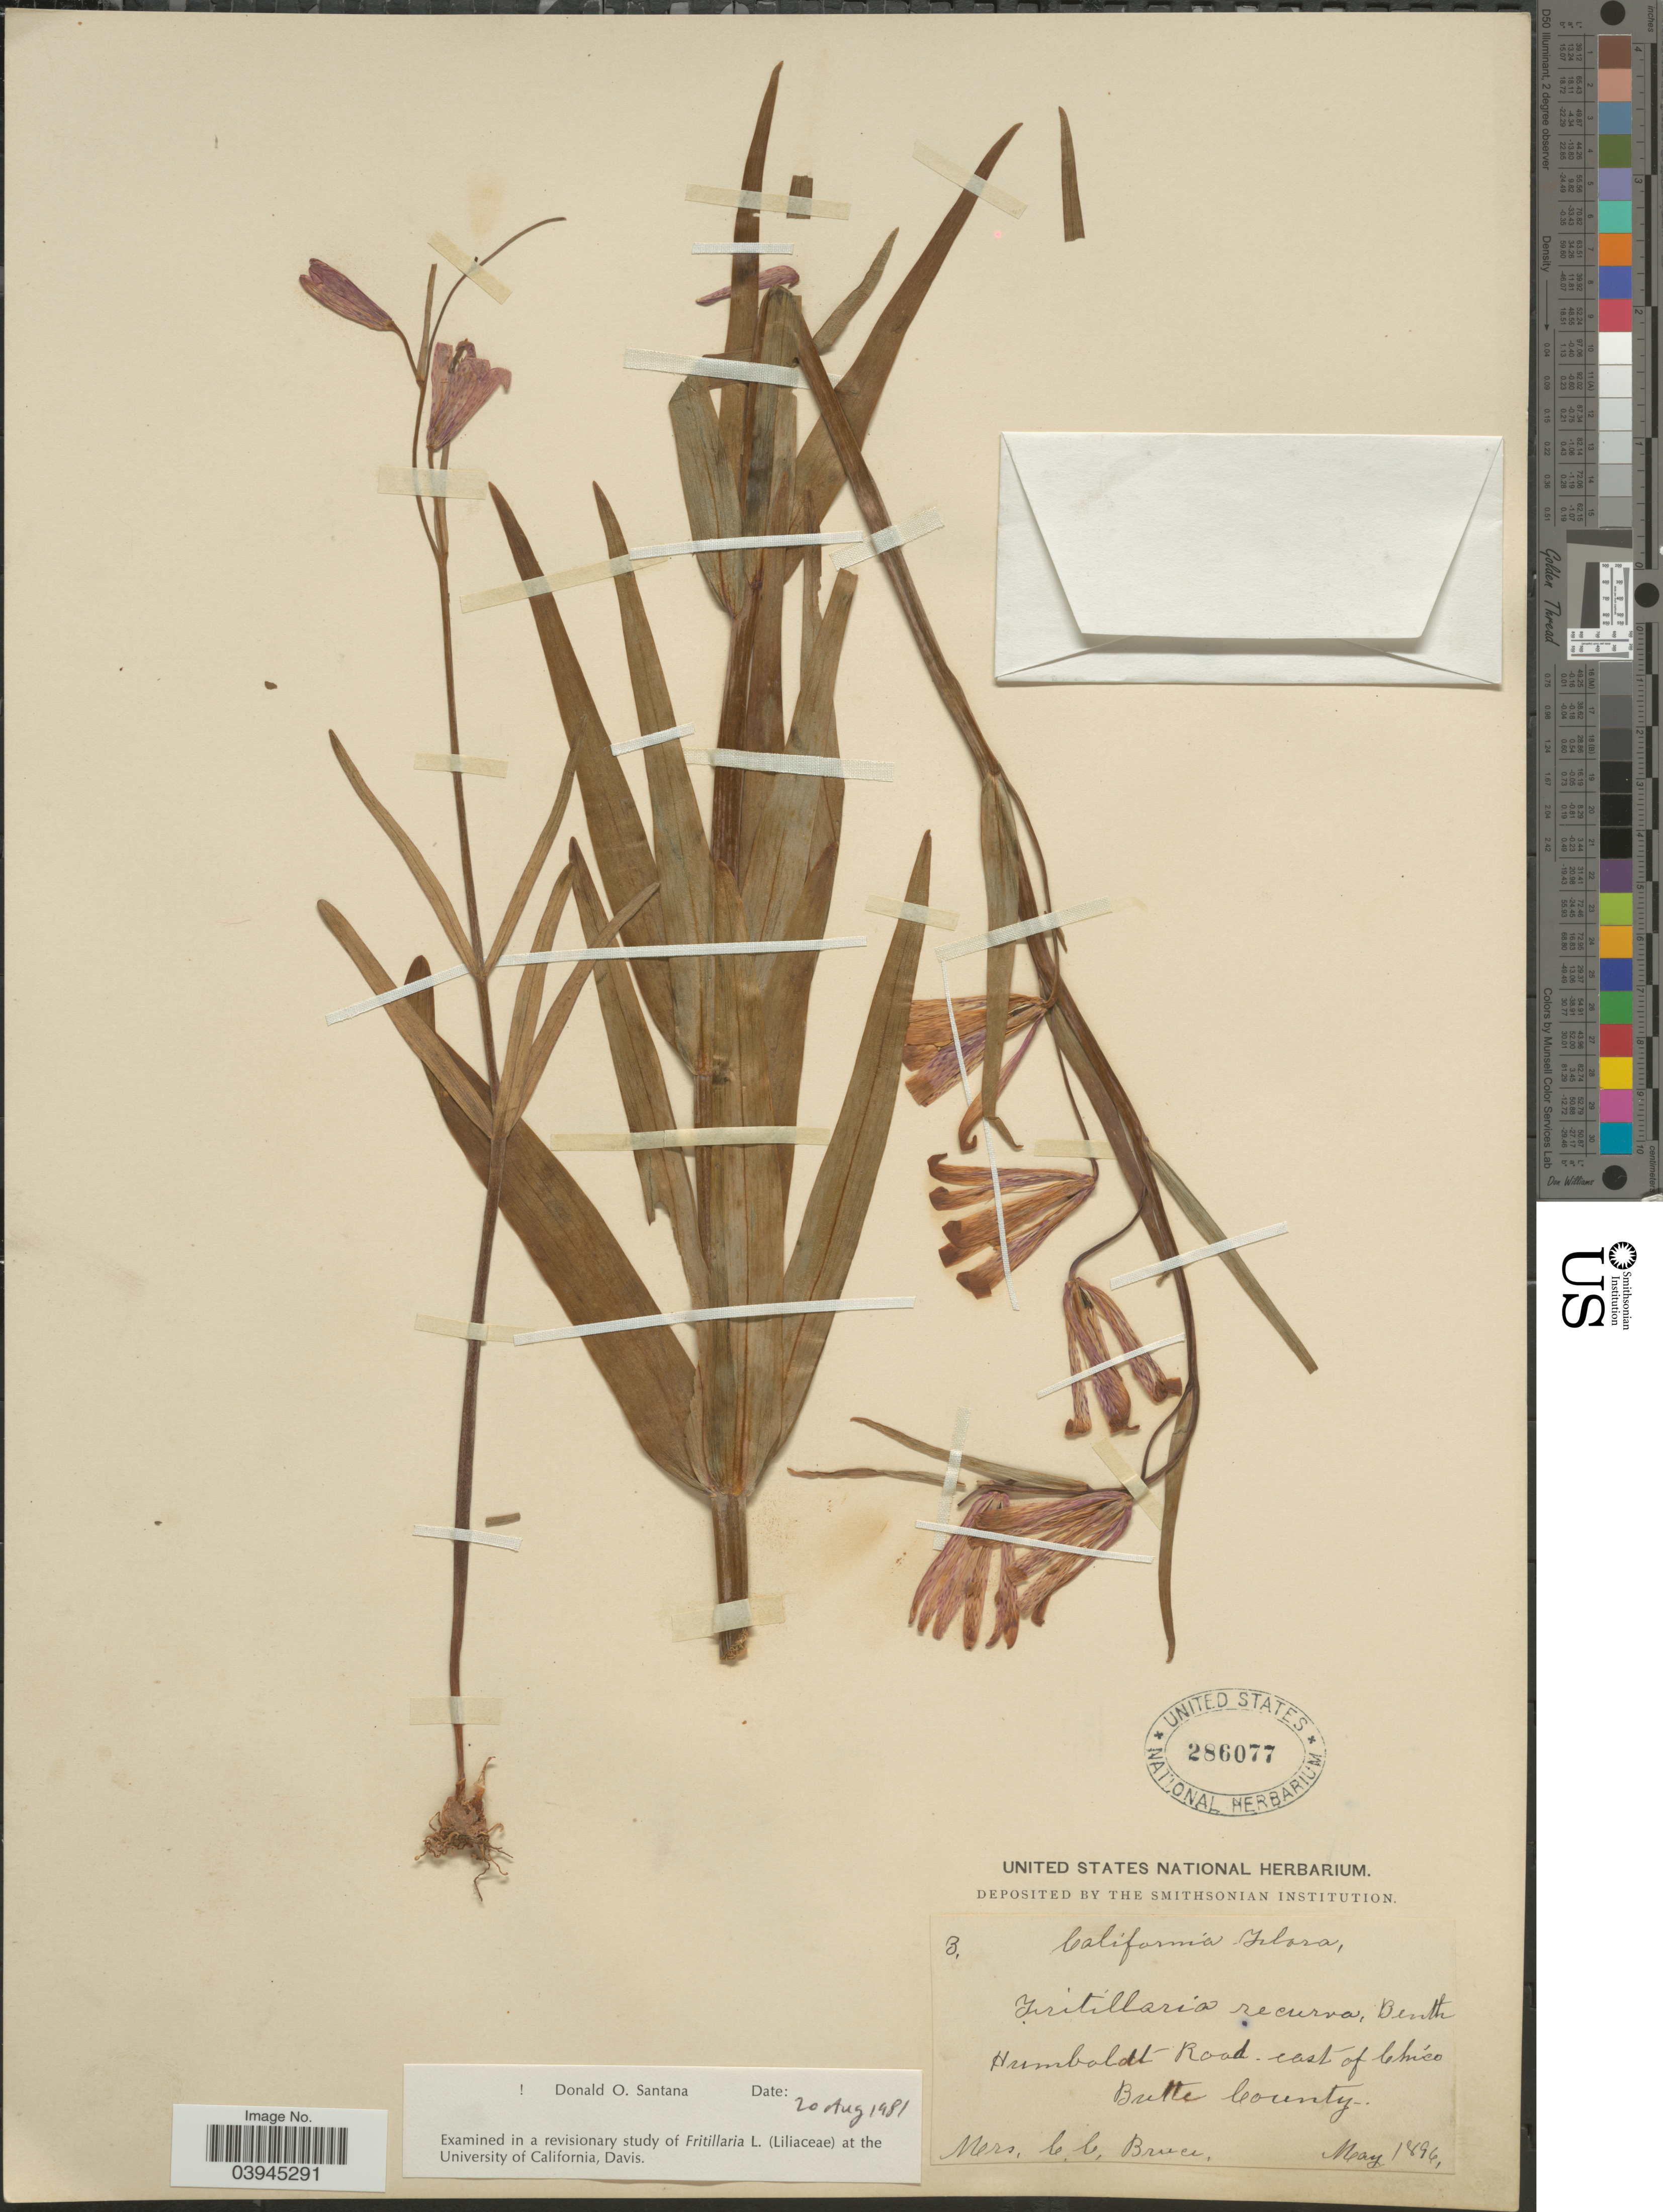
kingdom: Plantae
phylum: Tracheophyta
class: Liliopsida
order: Liliales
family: Liliaceae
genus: Fritillaria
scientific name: Fritillaria recurva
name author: Benth.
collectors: C. Bruce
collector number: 3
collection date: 1896-05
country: United States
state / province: California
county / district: Butte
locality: Humboldt Road, east of Chico. Butte County.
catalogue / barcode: US 286077